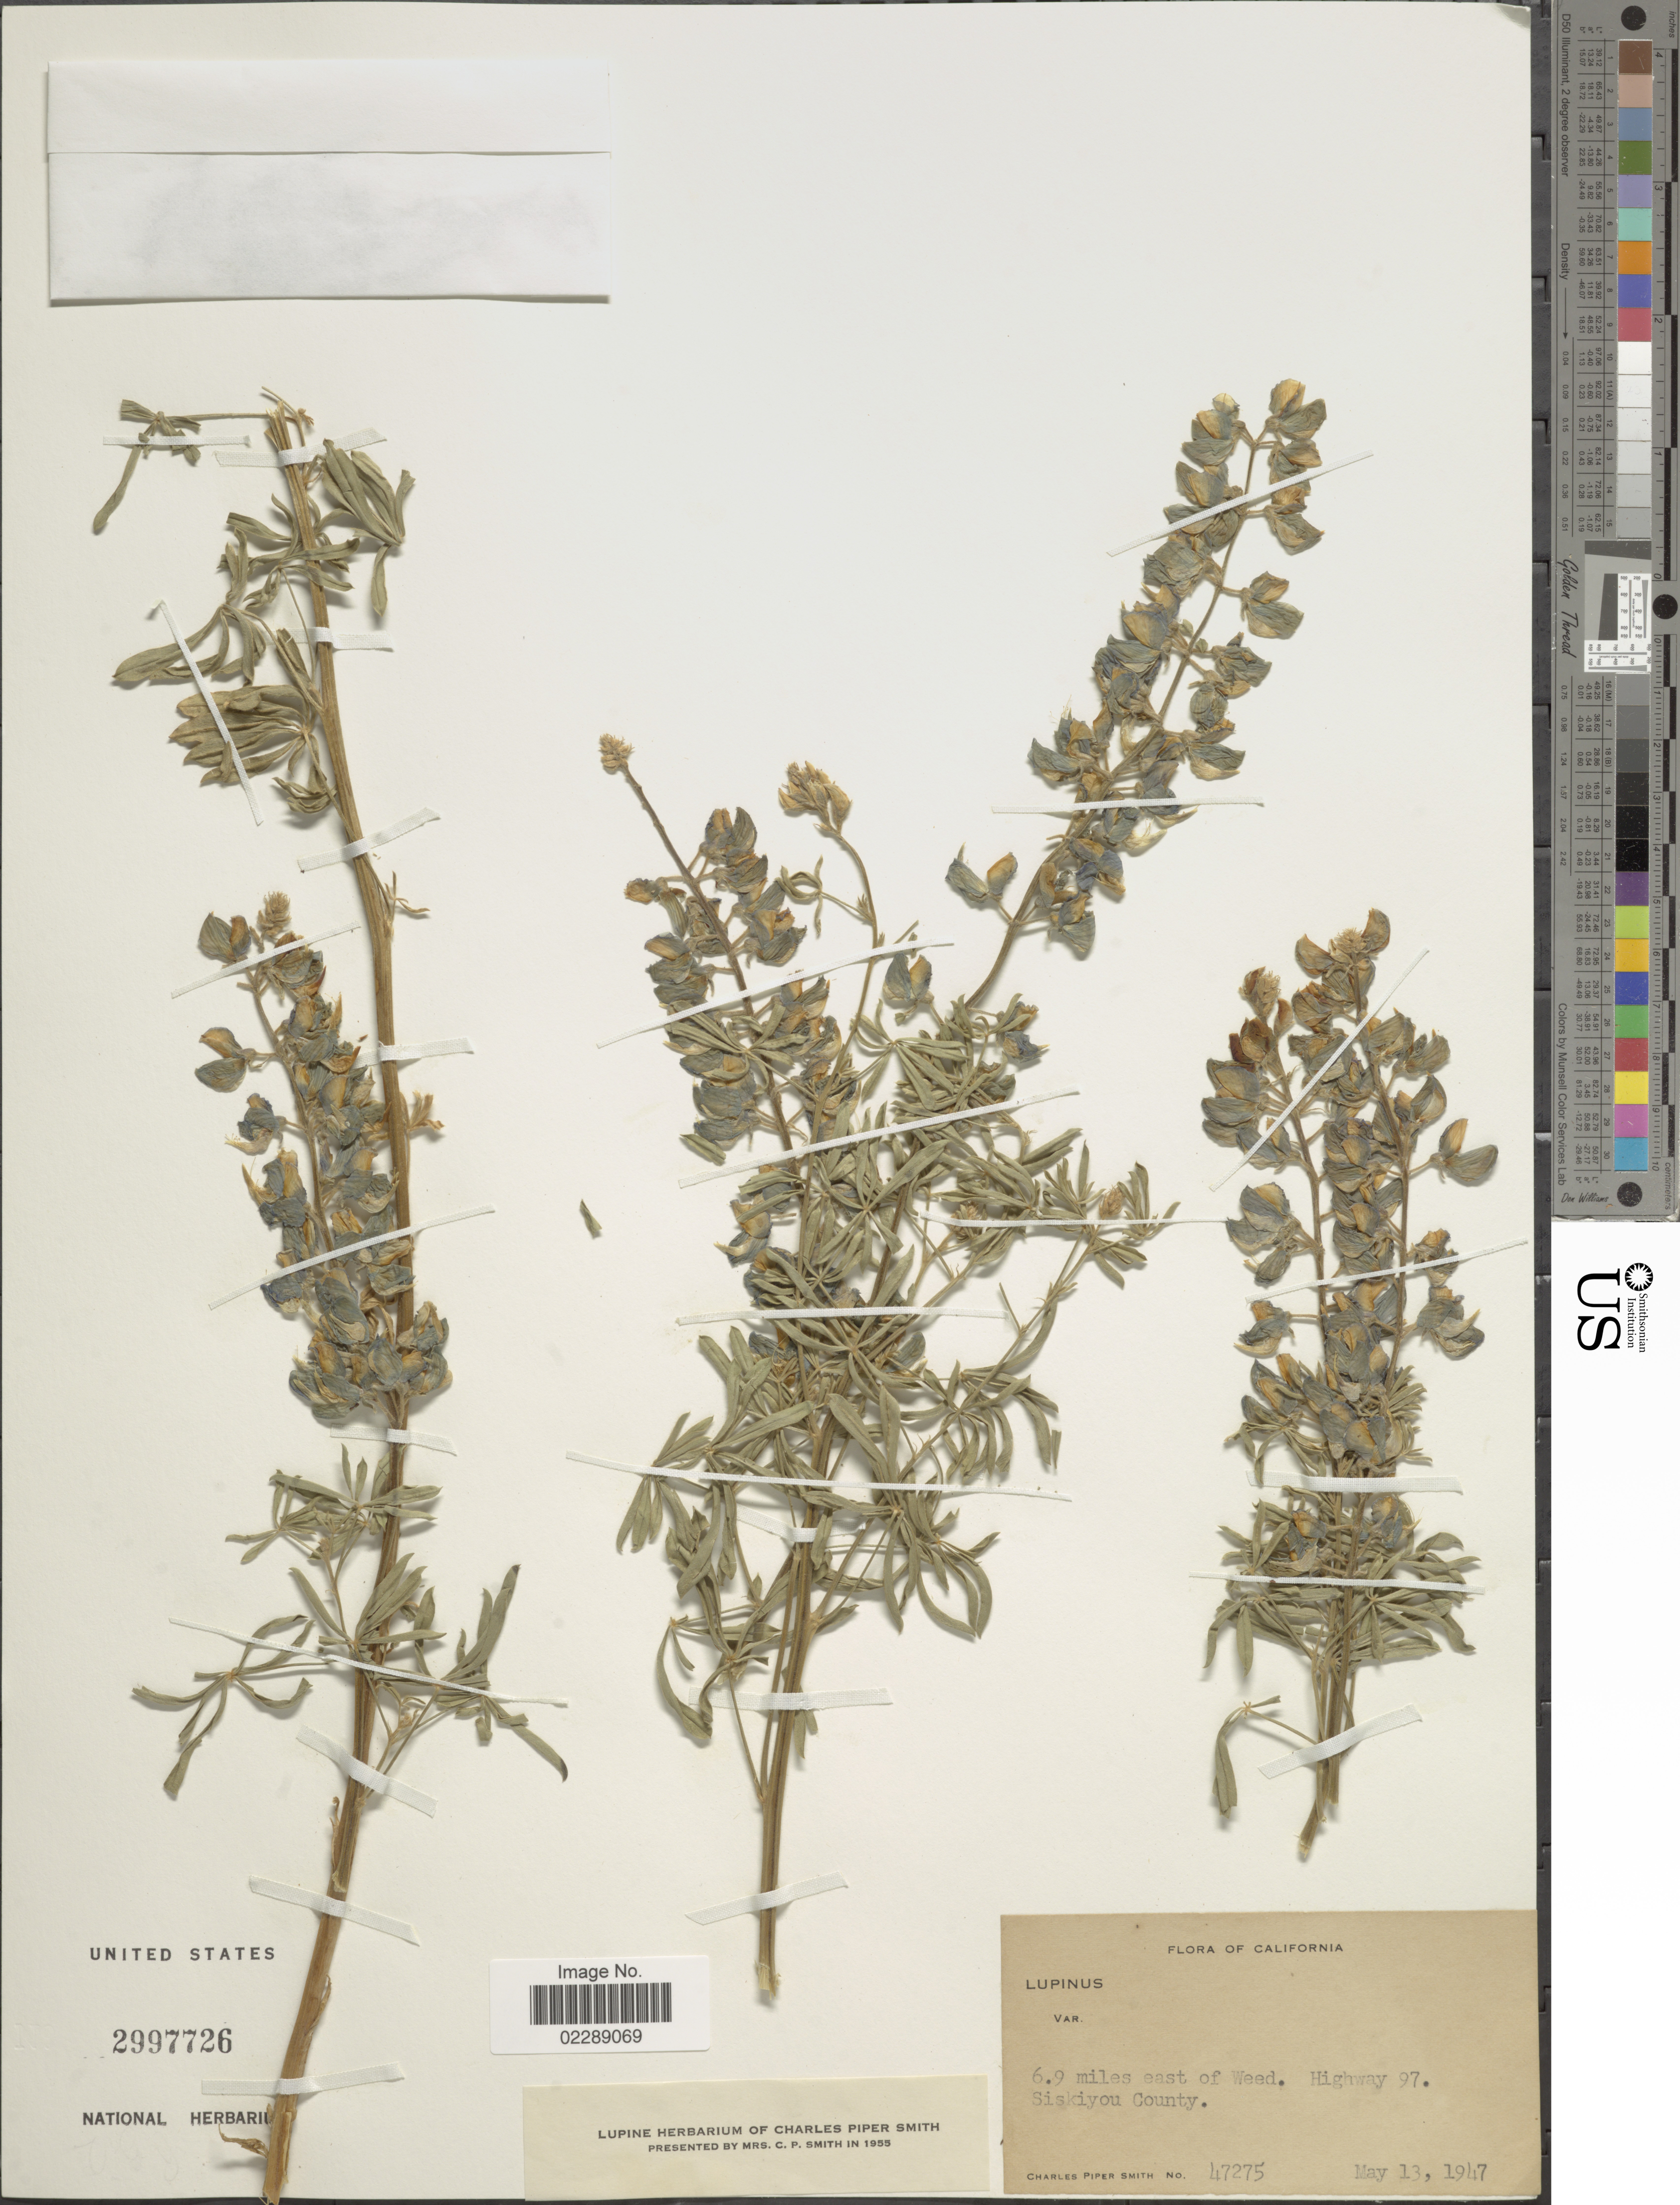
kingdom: Plantae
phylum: Tracheophyta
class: Magnoliopsida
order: Fabales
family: Fabaceae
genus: Lupinus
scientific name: Lupinus sp.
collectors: C. P. Smith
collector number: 47275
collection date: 1947-05-13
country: United States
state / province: California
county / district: Siskiyou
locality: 6.9 miles east of Weed, Highway 97, Siskiyou County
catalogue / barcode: US 2997726